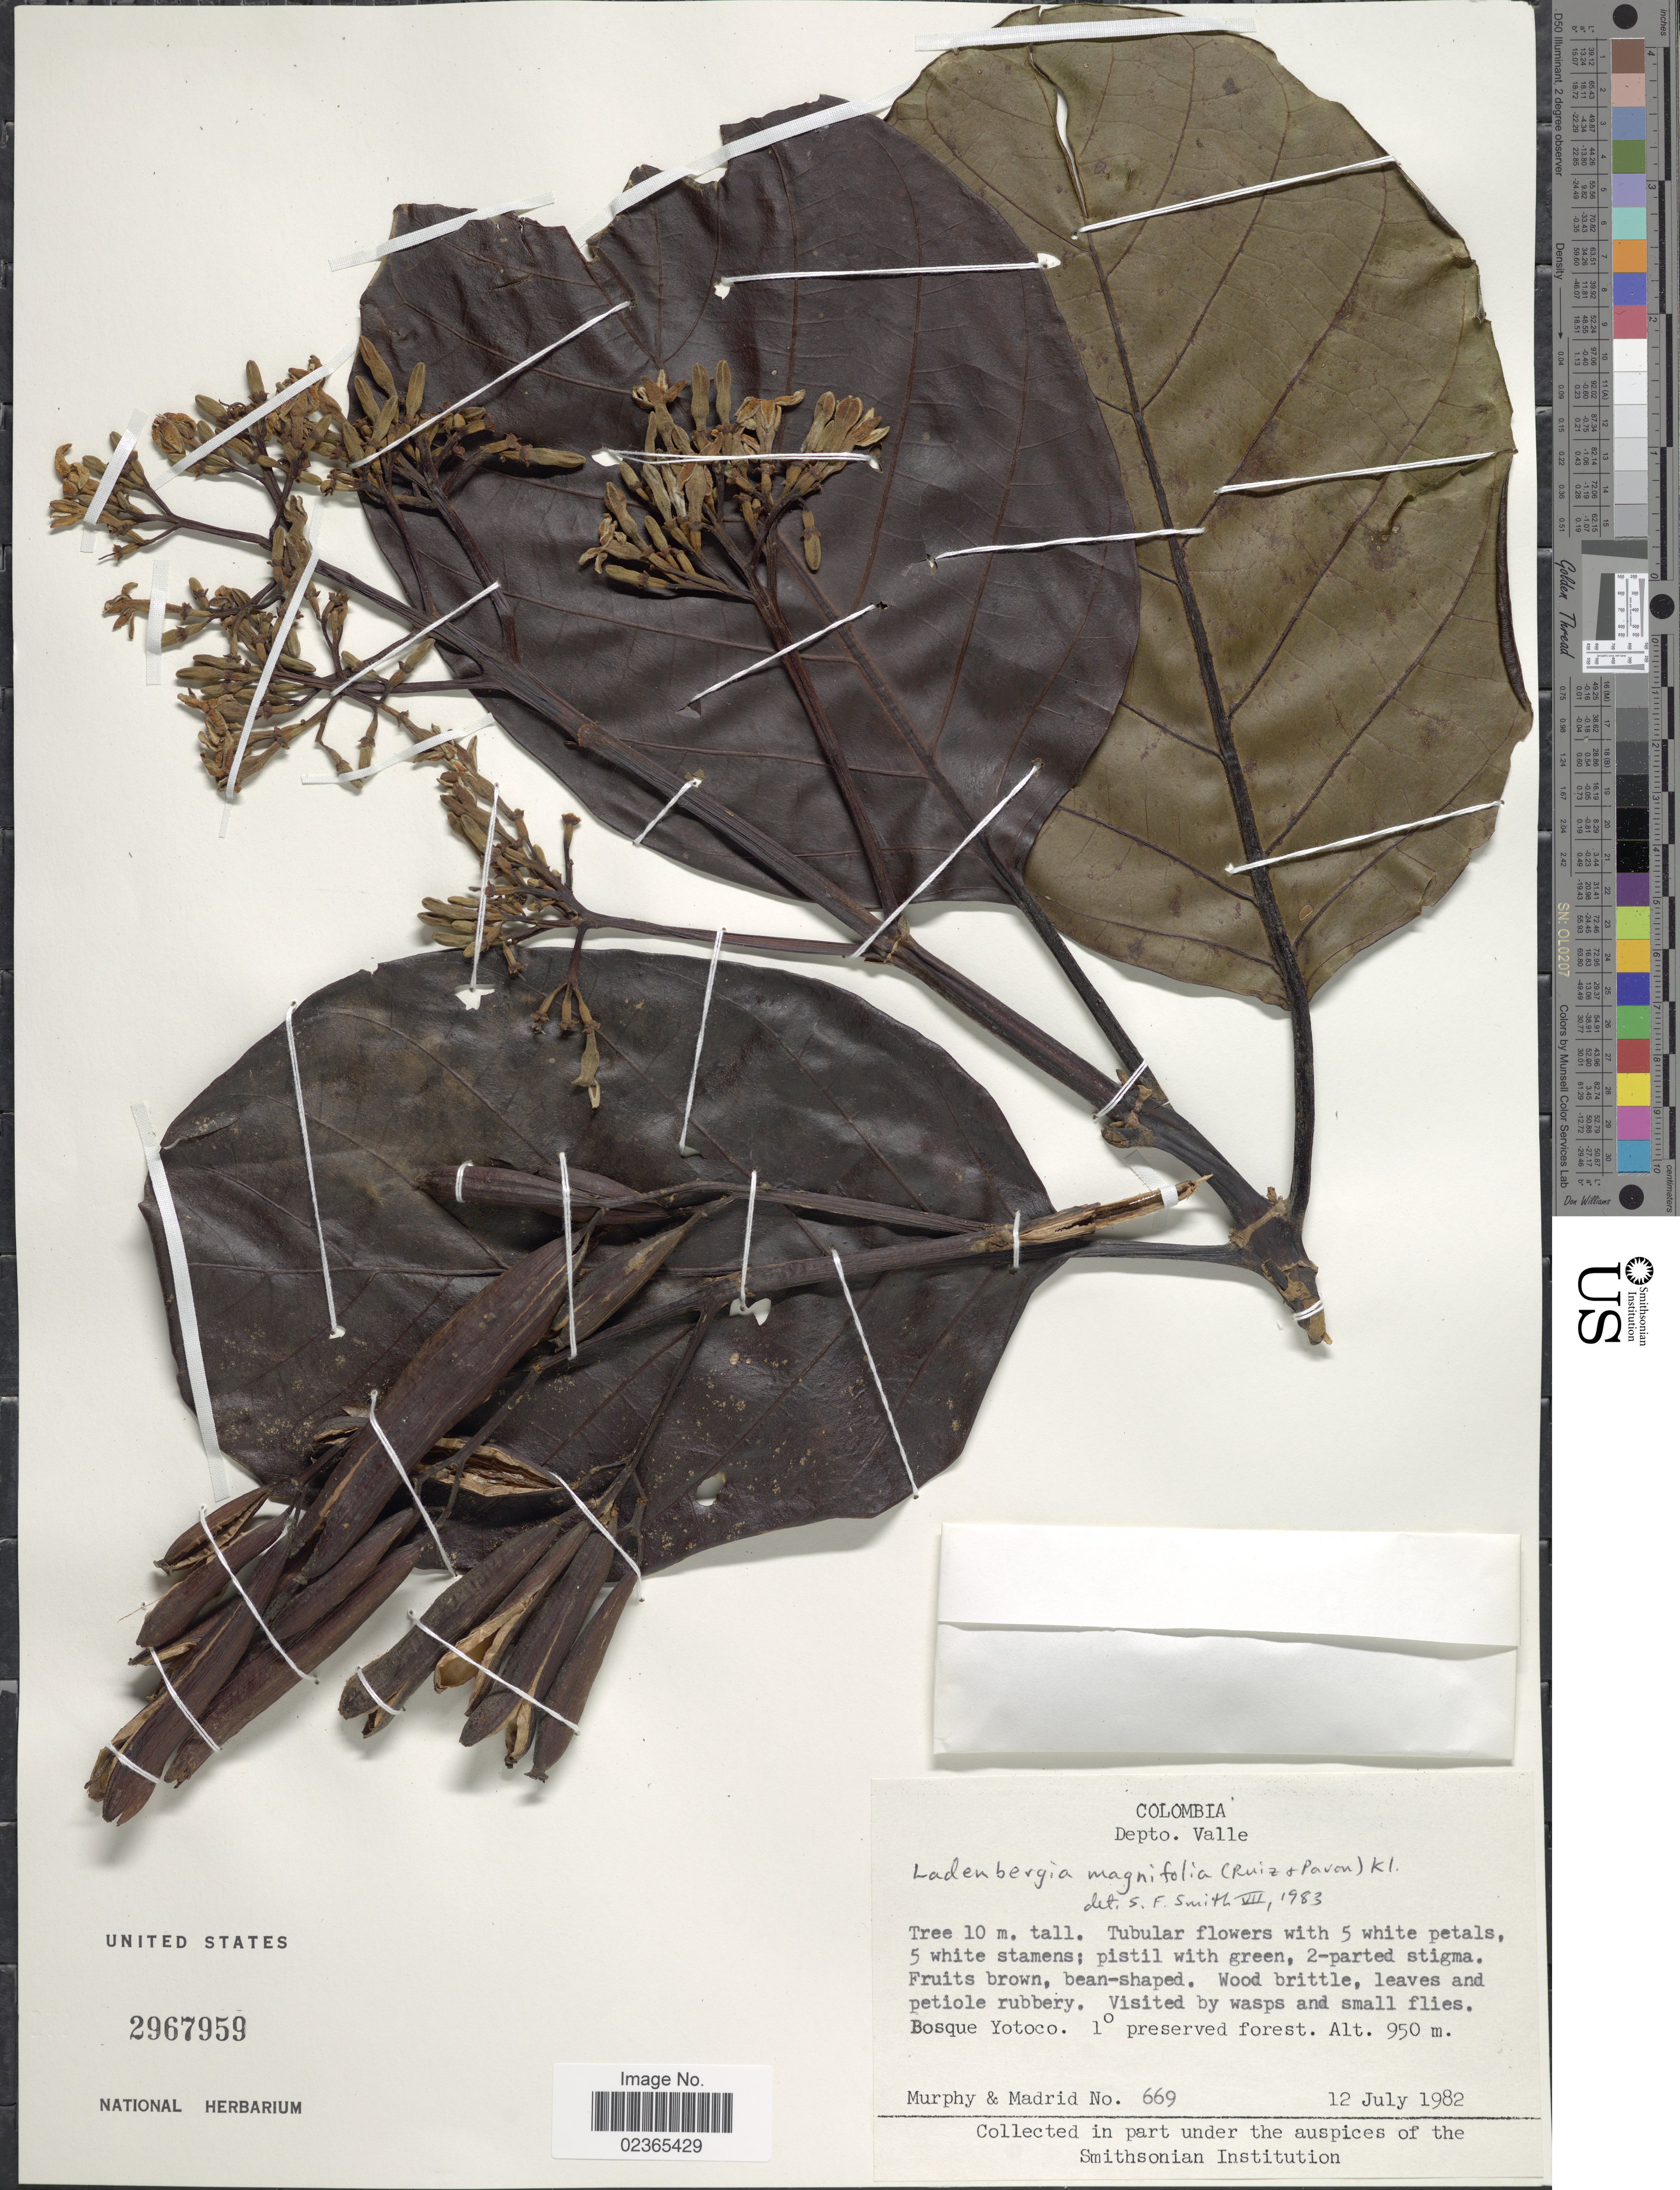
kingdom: Plantae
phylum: Tracheophyta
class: Magnoliopsida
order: Gentianales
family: Rubiaceae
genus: Ladenbergia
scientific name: Ladenbergia oblongifolia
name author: (Mutis) L. Andersson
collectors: -. Murphy & -. Madrid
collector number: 669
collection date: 1982-07-12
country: Colombia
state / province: Valle del Cauca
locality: Depto. Valle, Bosque Yotoco 1° preserved forest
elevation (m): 950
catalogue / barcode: US 2967959